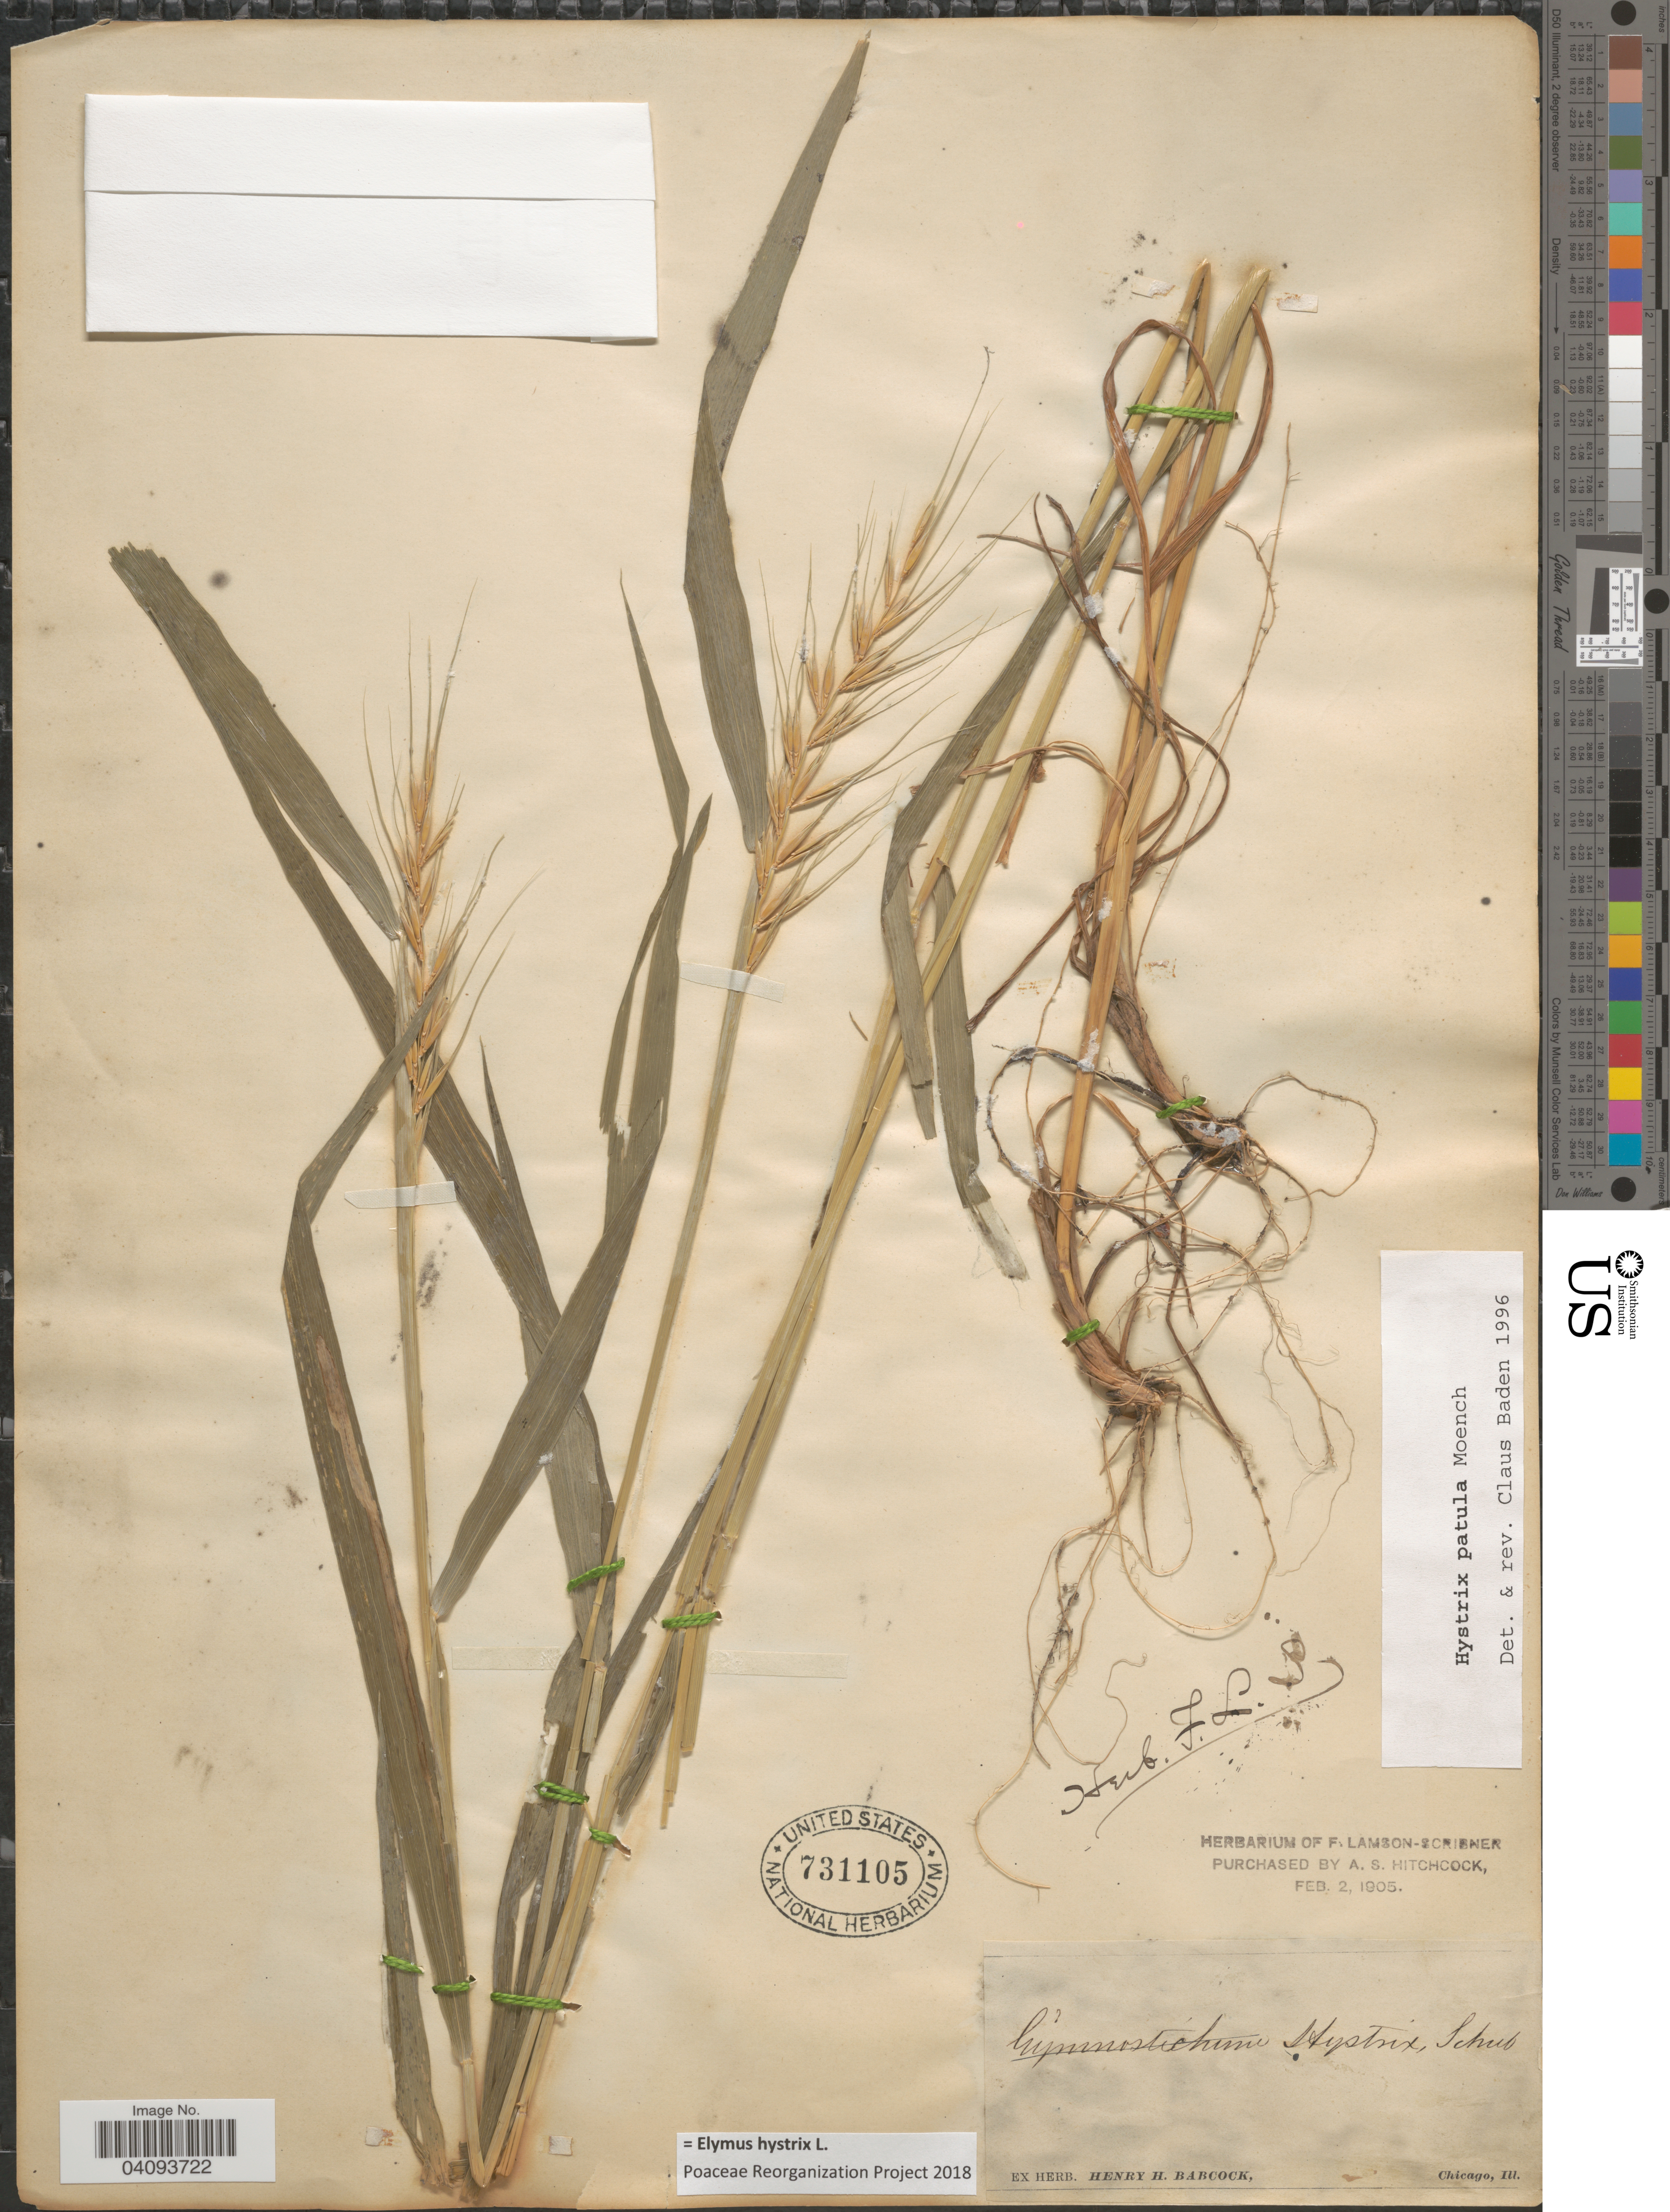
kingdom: Plantae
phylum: Tracheophyta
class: Liliopsida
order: Poales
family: Poaceae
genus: Elymus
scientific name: Elymus hystrix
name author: L.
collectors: ex herb. Henry Homes Babcock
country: United States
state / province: Illinois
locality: Chicago.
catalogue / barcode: US 731105